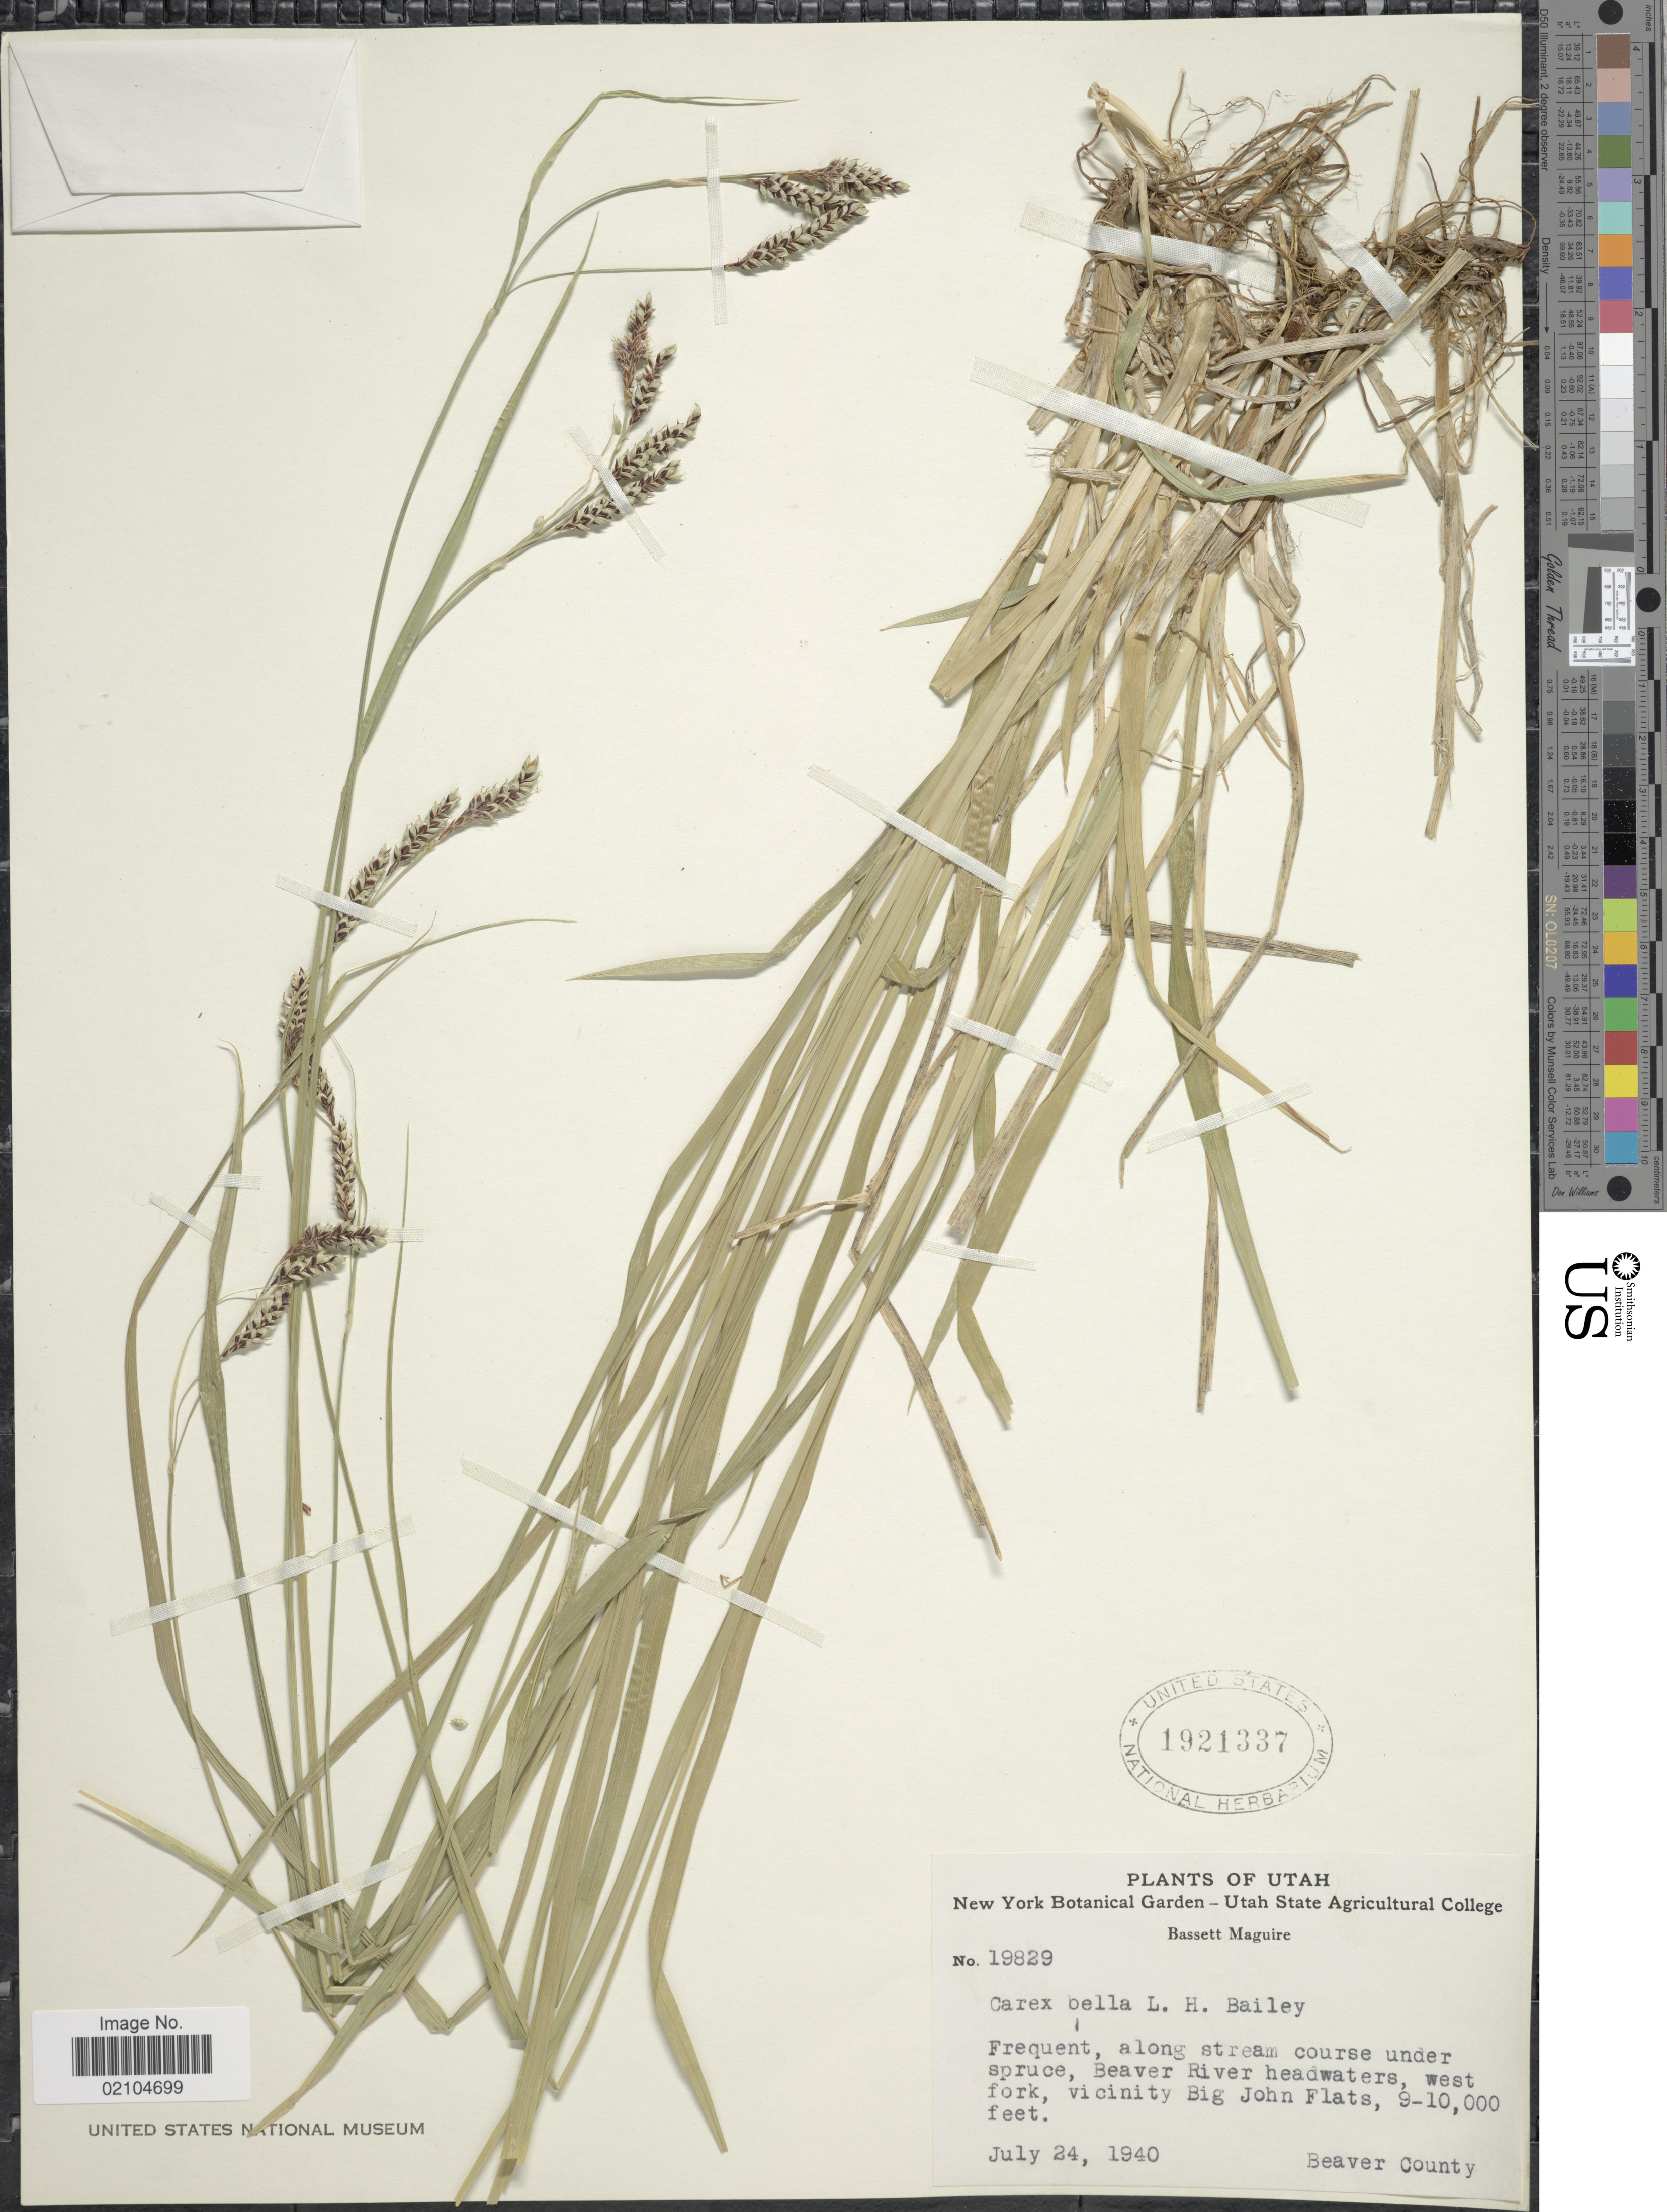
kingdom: Plantae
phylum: Tracheophyta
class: Liliopsida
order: Poales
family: Cyperaceae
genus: Carex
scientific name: Carex bella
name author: L.H. Bailey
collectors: B. Maguire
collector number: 19829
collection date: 1940-07-24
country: United States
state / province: Utah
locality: Beaver River headwaters, west fork, vicinity Big John Flats, Beaver County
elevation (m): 2743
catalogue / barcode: US 1921337